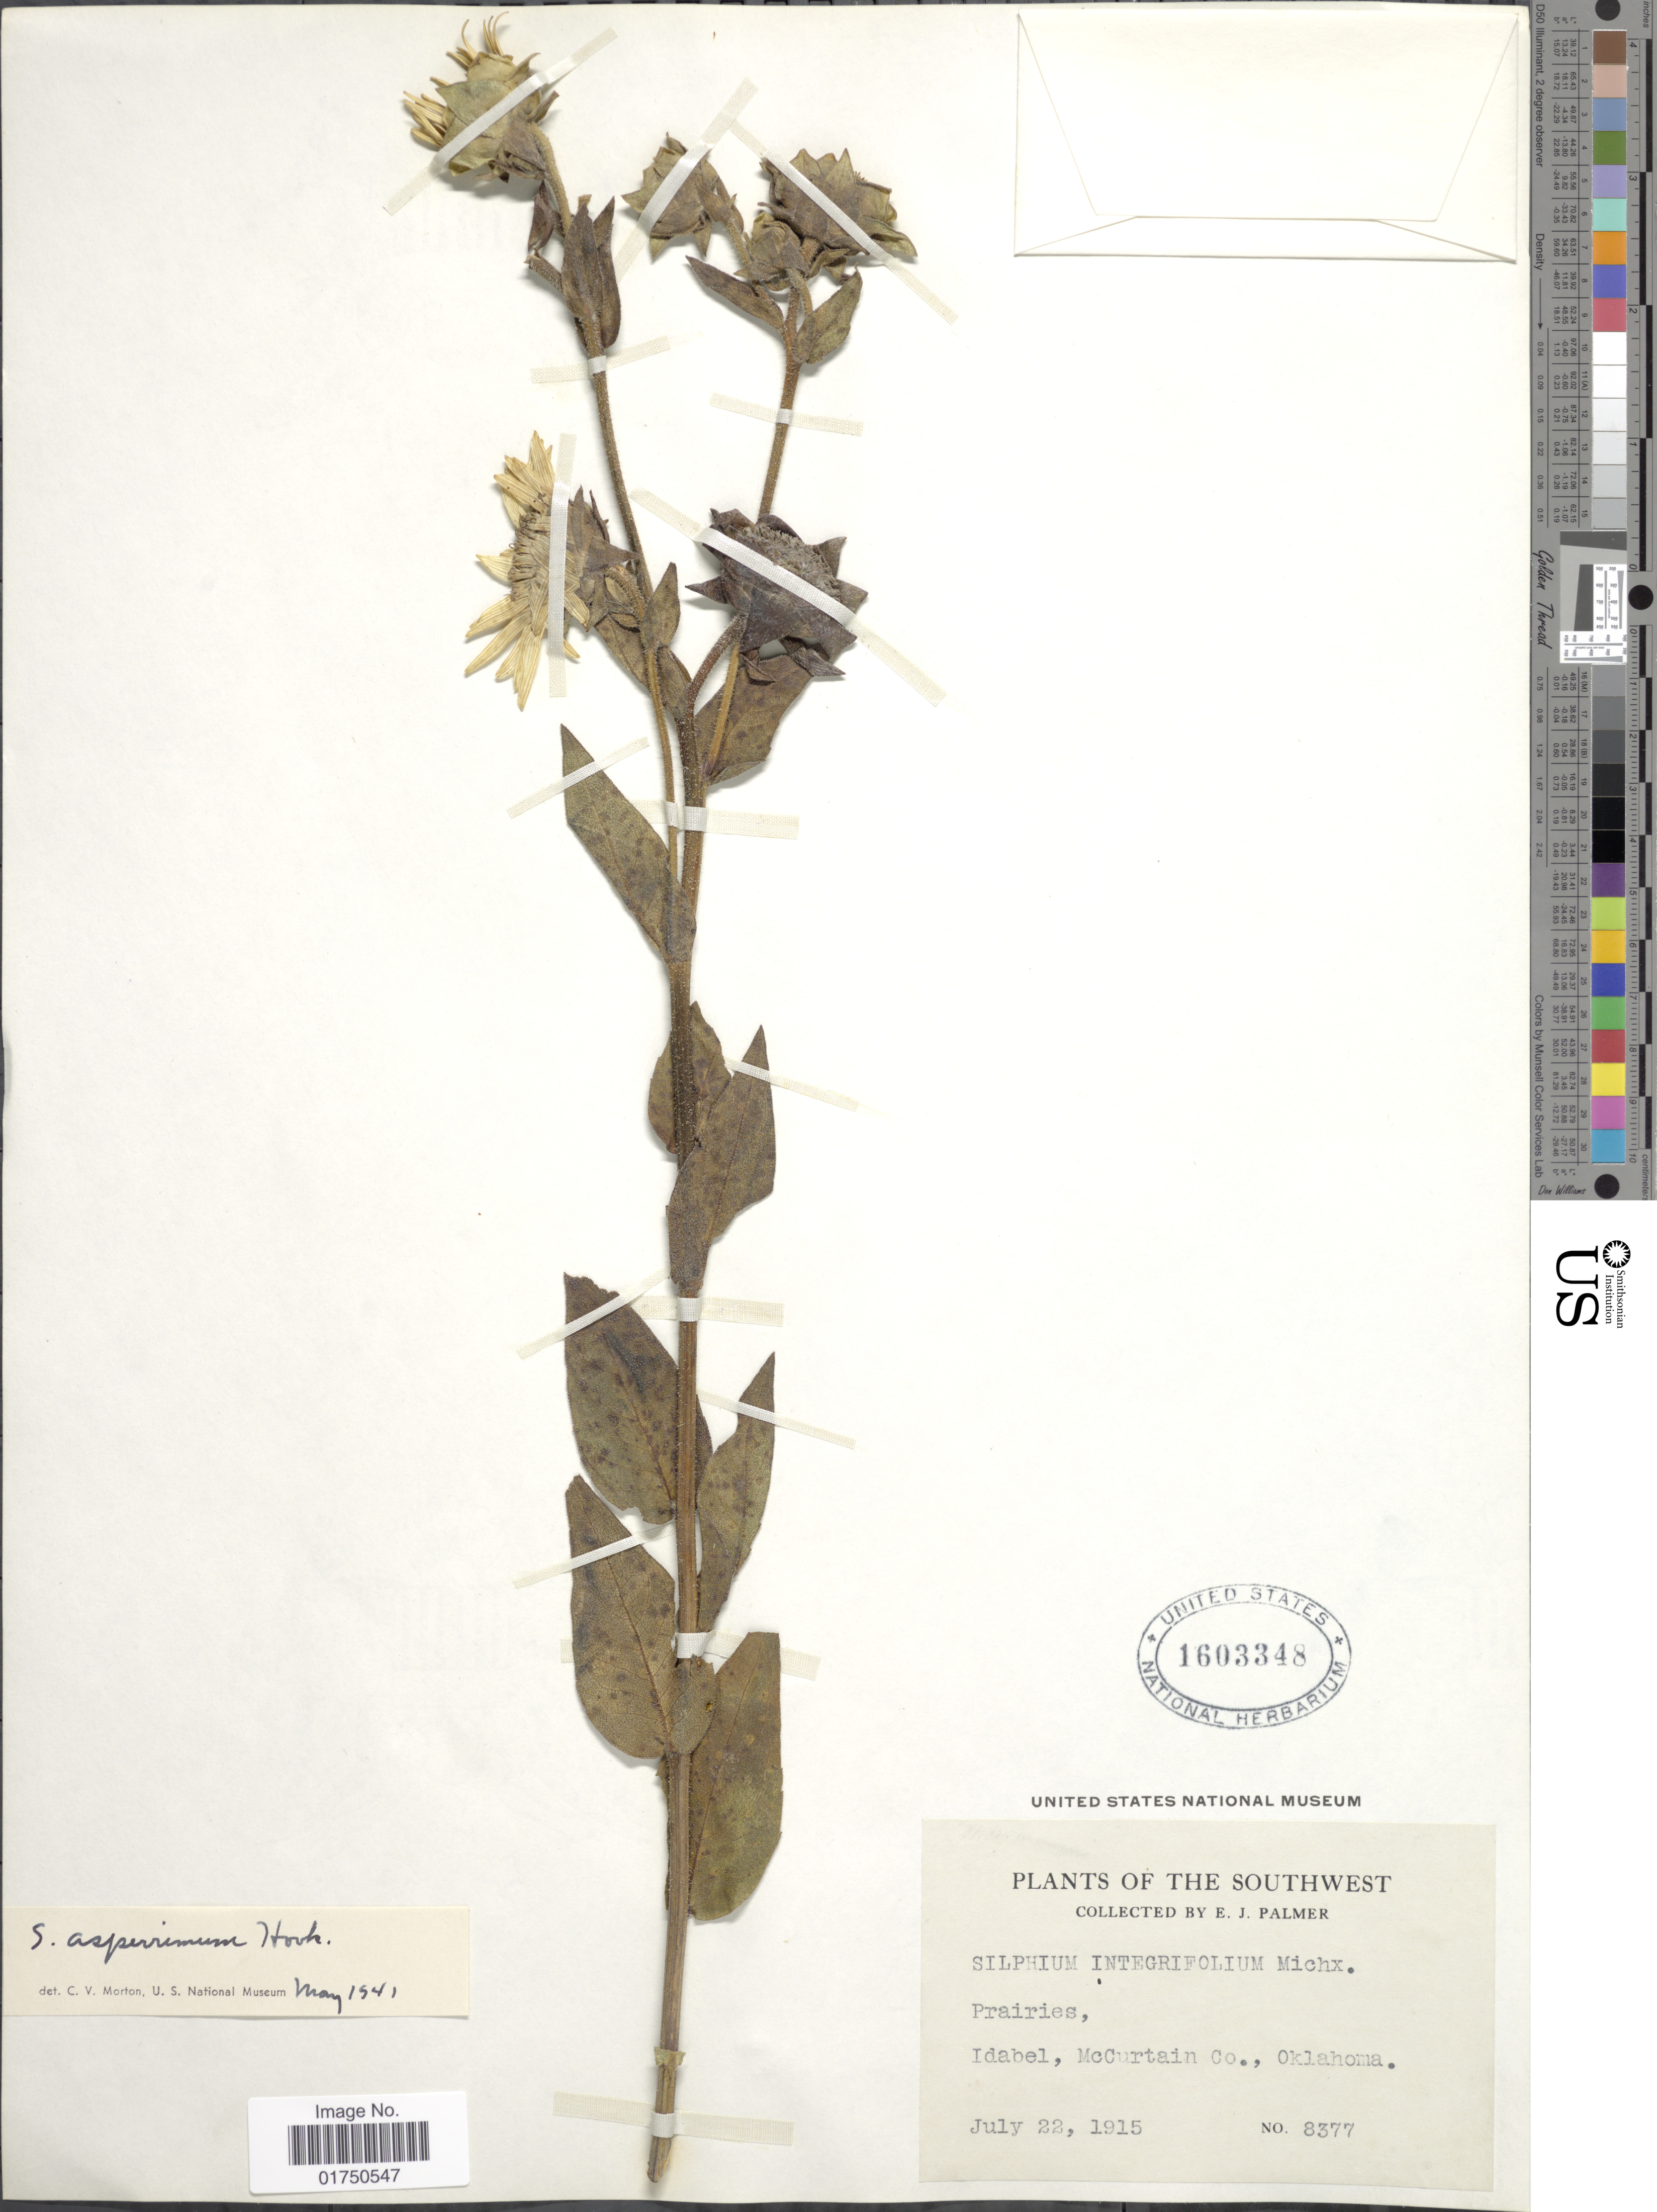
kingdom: Plantae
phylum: Tracheophyta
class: Magnoliopsida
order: Asterales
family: Asteraceae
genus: Silphium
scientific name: Silphium asperrimum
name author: Hook.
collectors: E. J. Palmer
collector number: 8377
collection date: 1915-07-22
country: United States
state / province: Oklahoma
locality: Prairies, Idabel, McCurtain Co., Oklahoma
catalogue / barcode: US 1603348